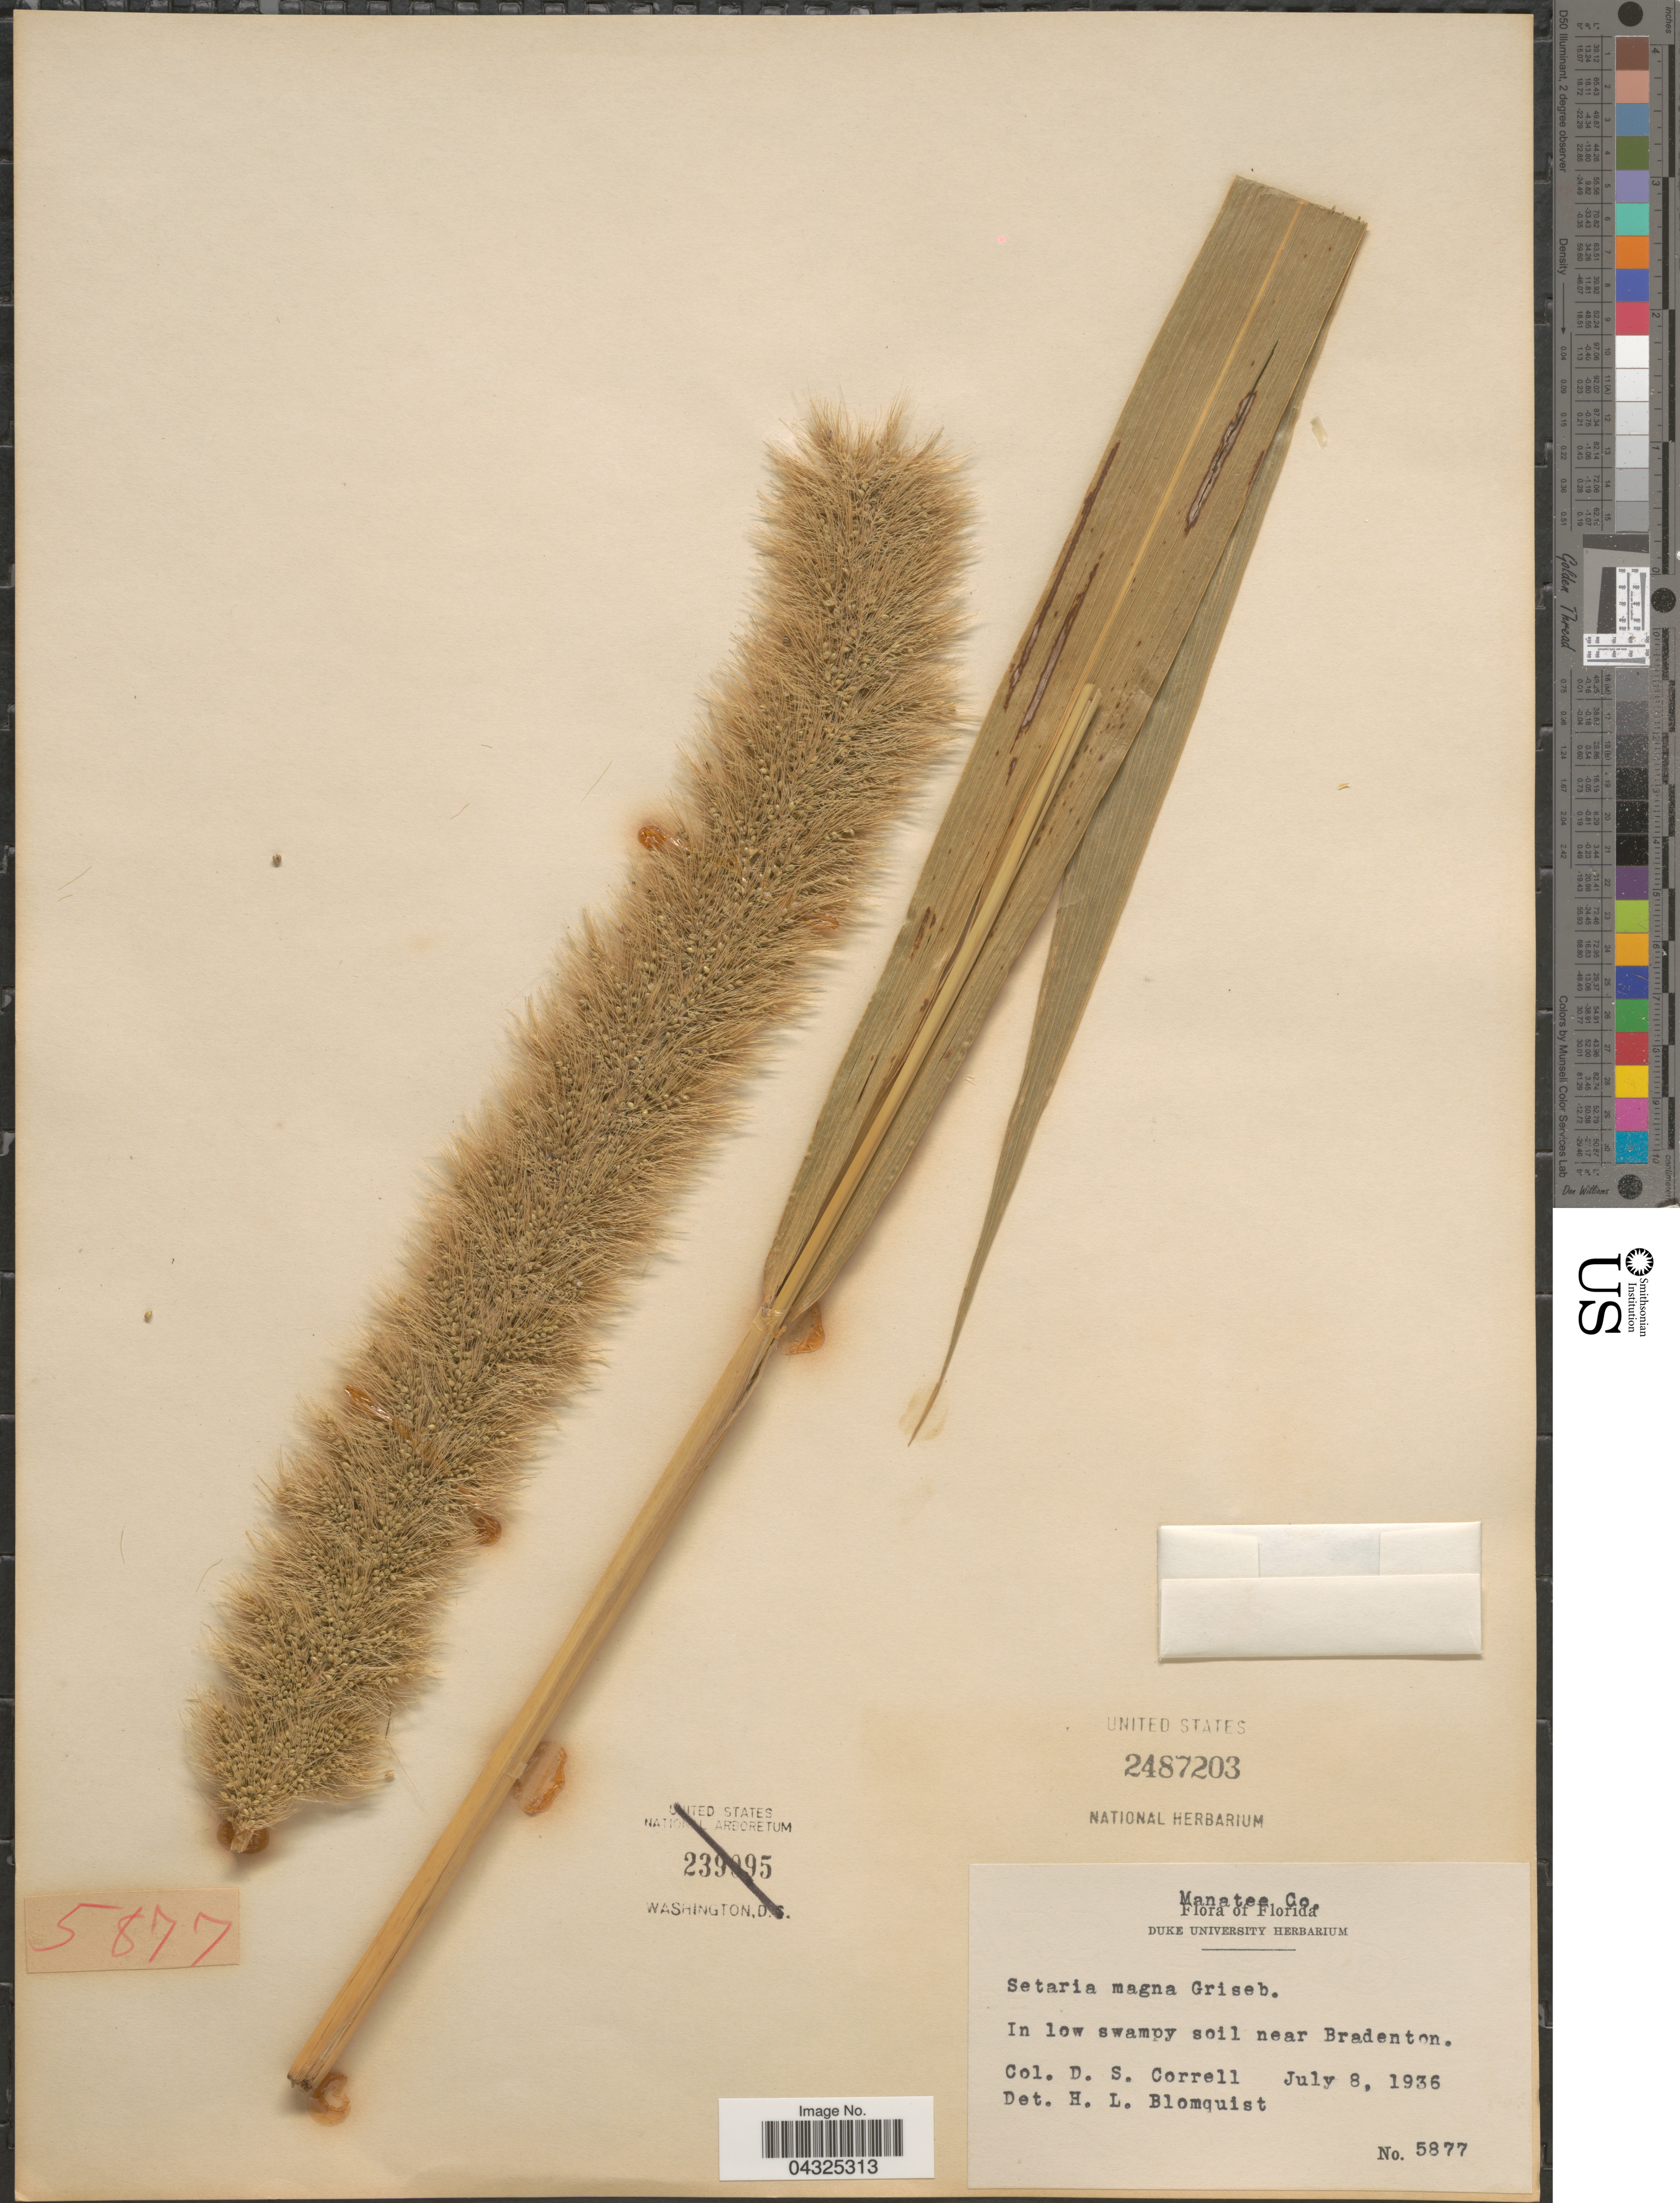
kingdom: Plantae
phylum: Tracheophyta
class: Liliopsida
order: Poales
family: Poaceae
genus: Setaria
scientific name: Setaria magna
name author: Griseb.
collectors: D. S. Correll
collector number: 5877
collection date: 1936-07-08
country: United States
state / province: Florida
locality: Manatee Co. Near Bradenton.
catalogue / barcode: US 2487203